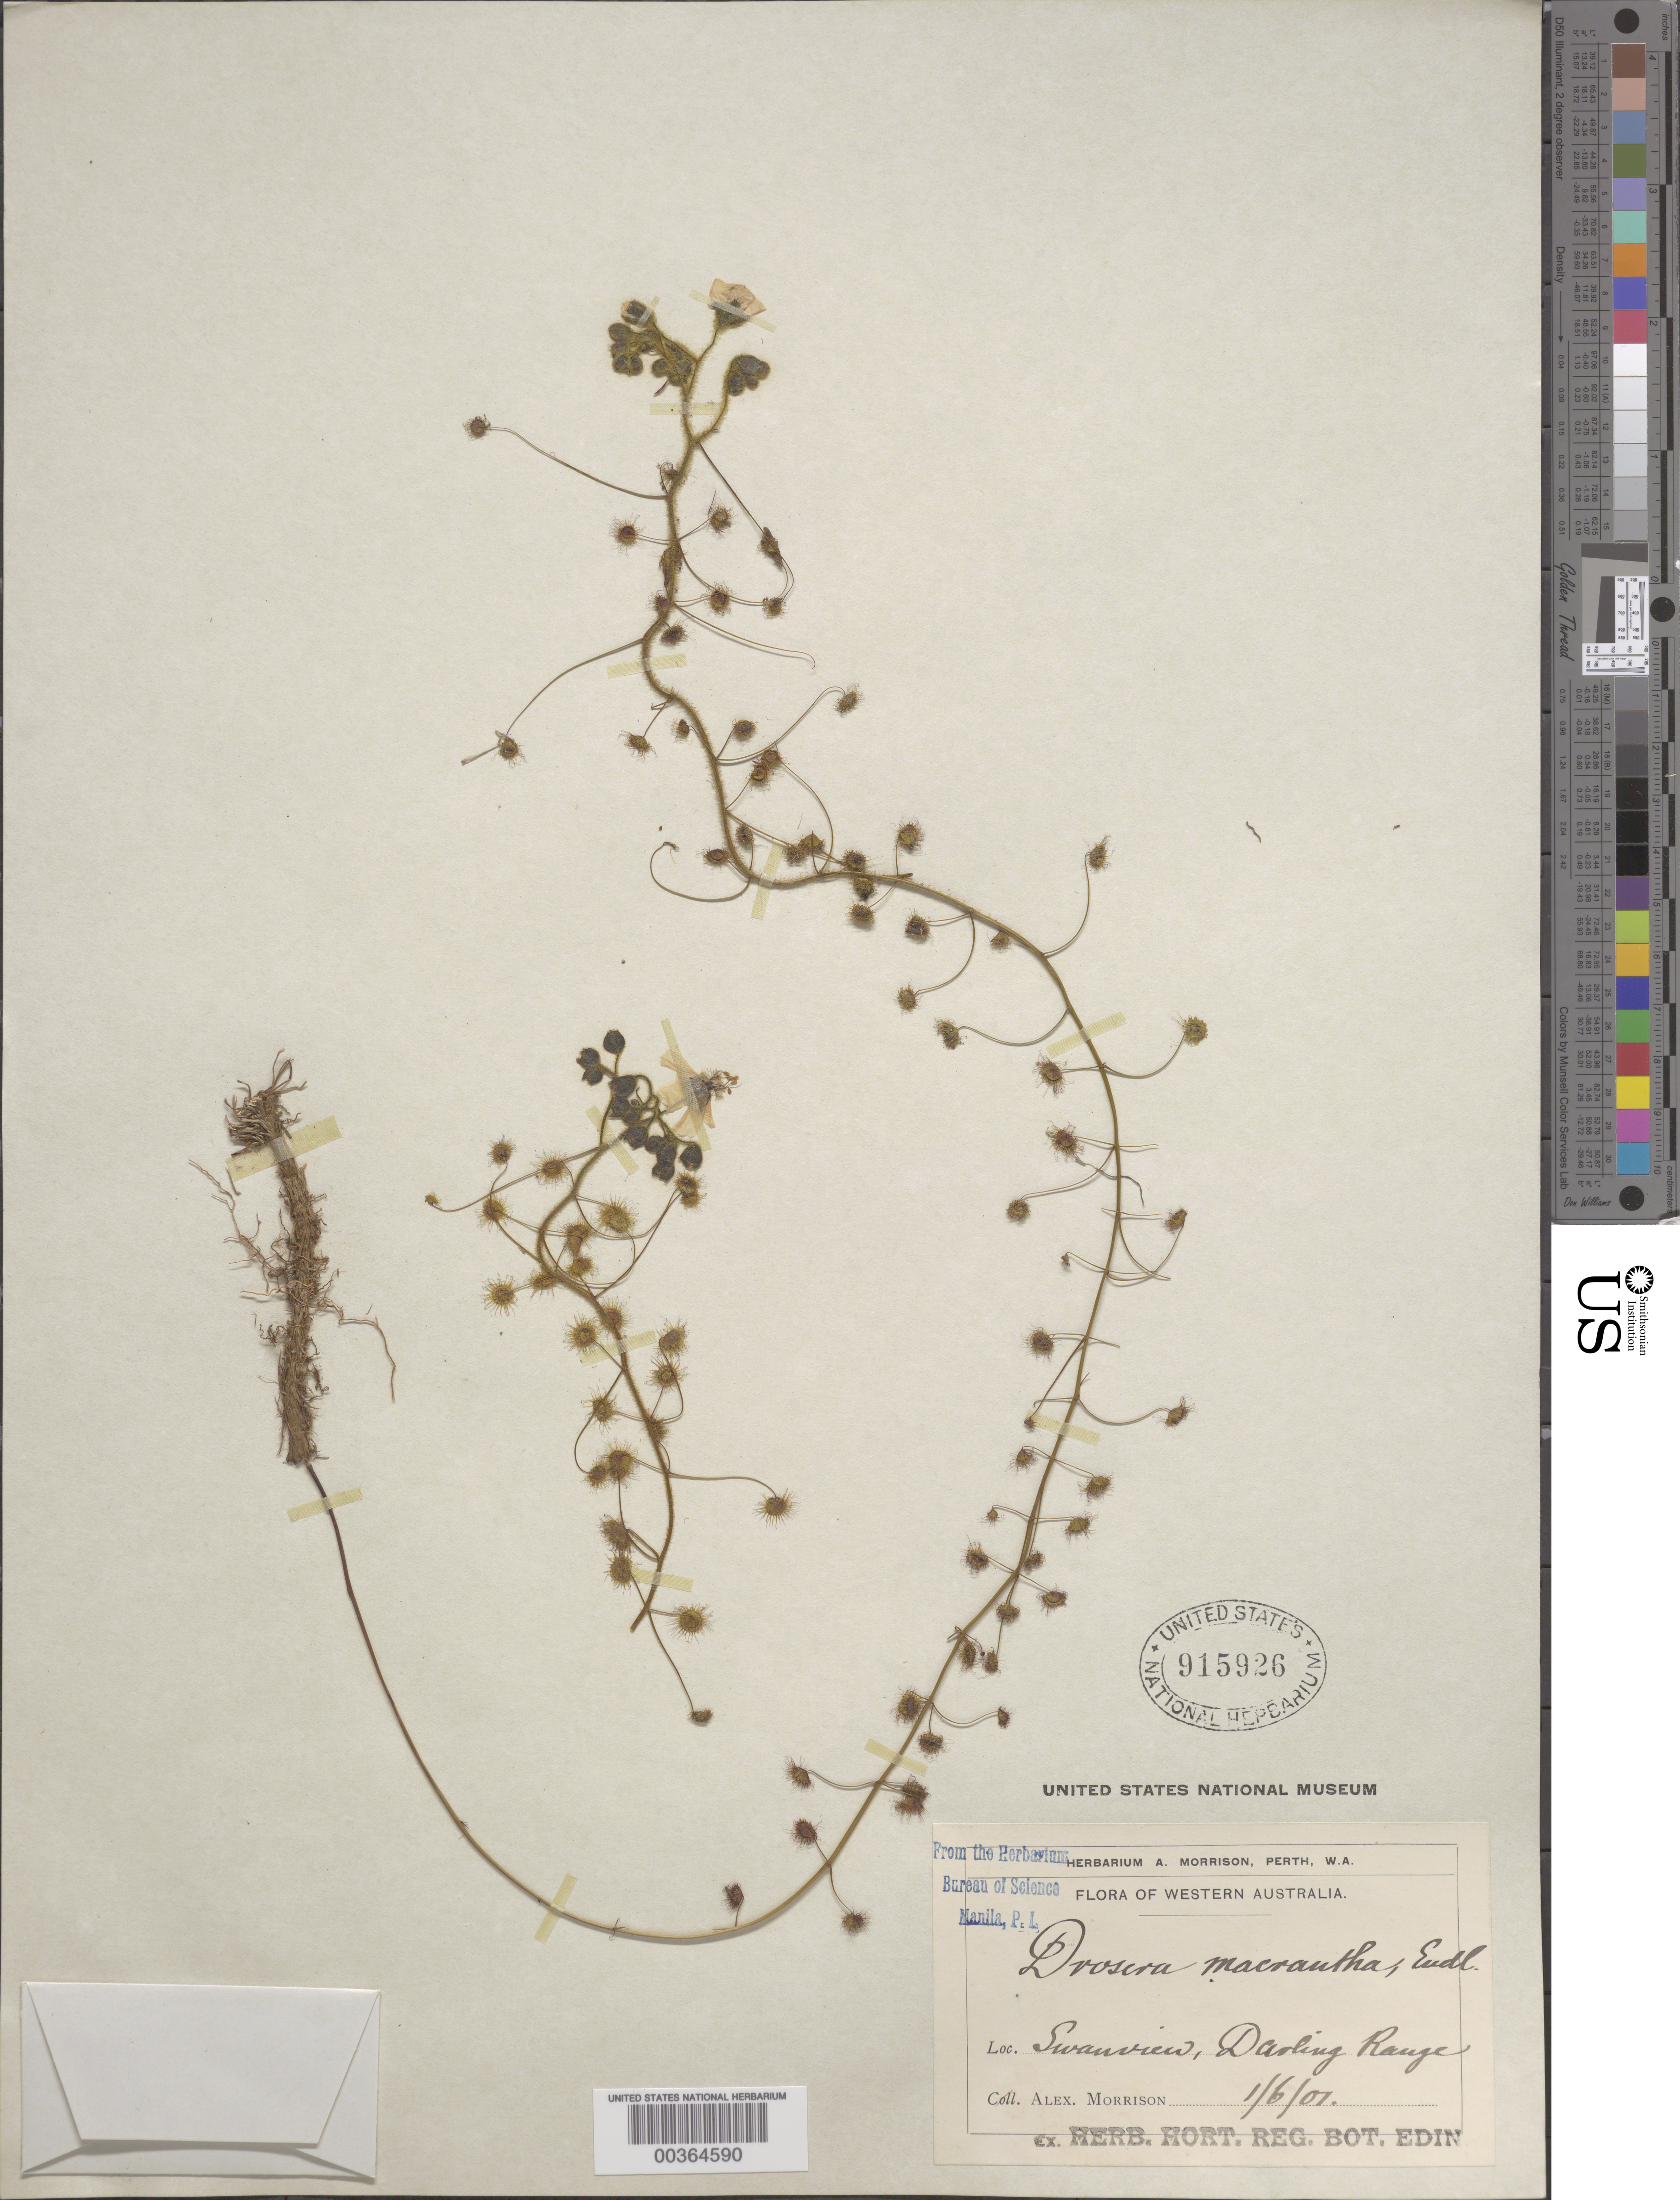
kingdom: Plantae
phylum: Tracheophyta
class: Magnoliopsida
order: Caryophyllales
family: Droseraceae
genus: Drosera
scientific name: Drosera macrantha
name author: Endl.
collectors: A. Morrison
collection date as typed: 01 Jun 1901 or 06 Jan 1901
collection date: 1901-01-06 or 1901-06-01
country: Australia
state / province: Western Australia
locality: Swanview, darling range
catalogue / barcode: US 915926